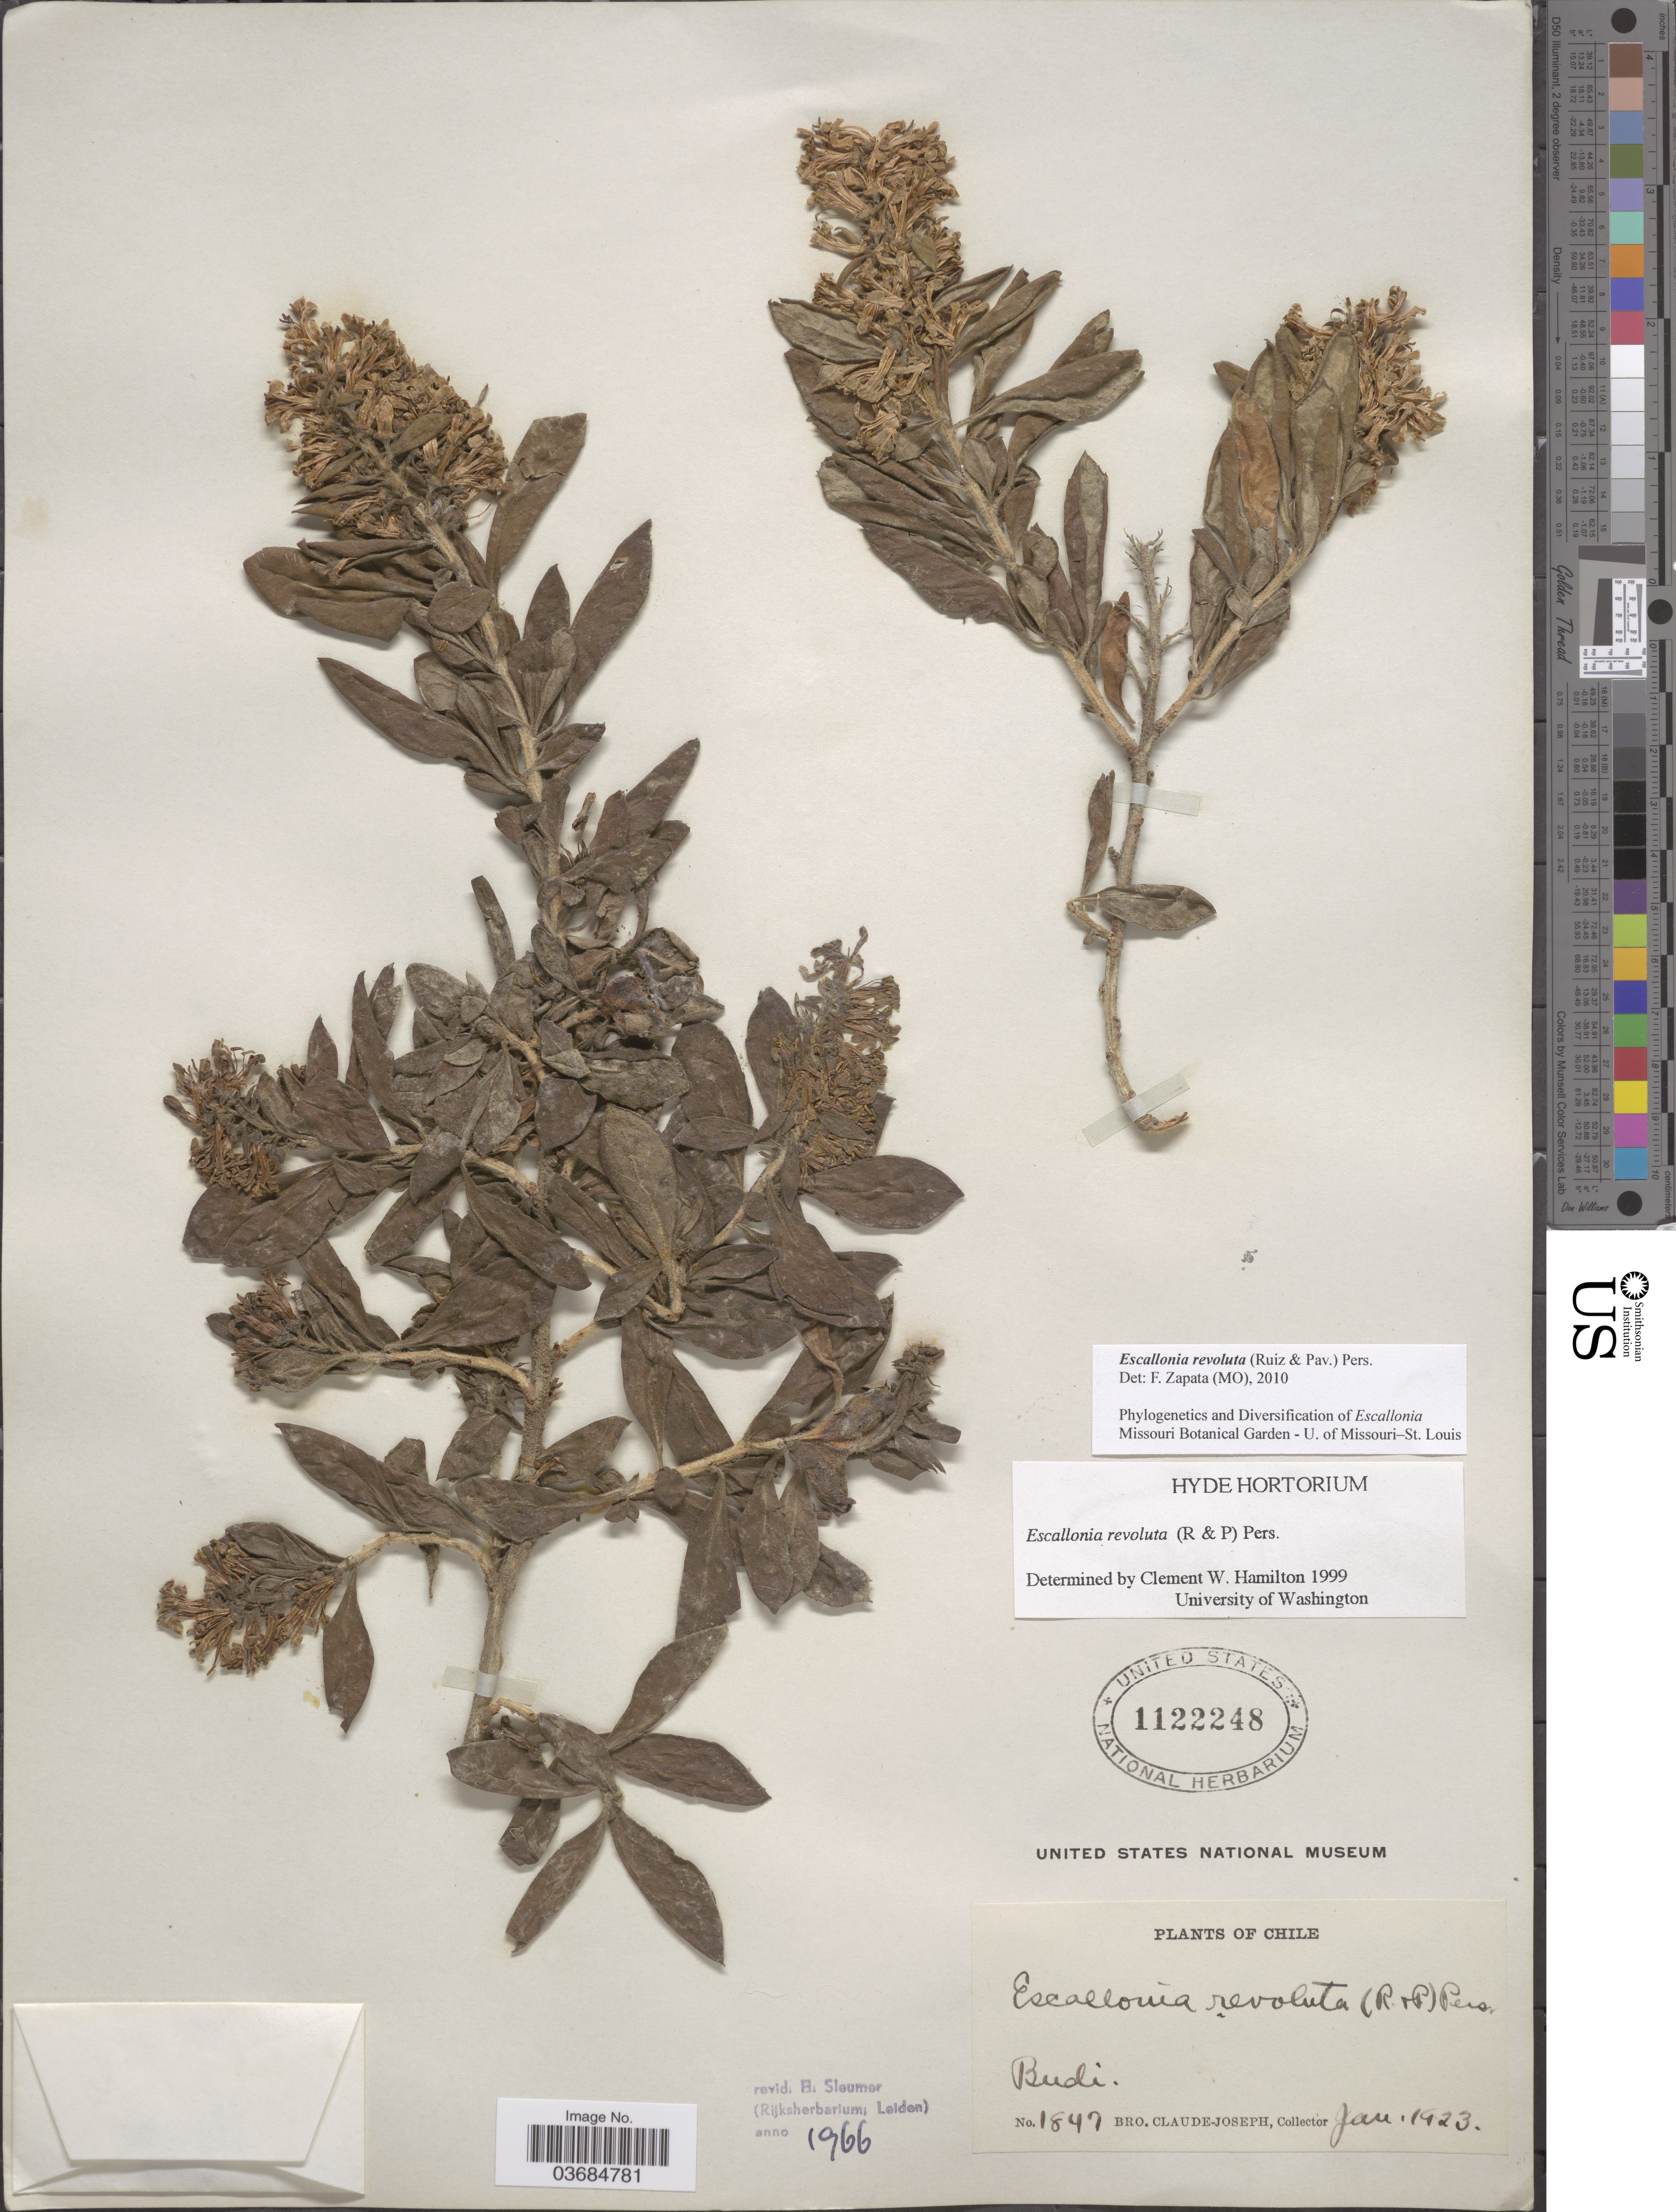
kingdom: Plantae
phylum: Tracheophyta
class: Magnoliopsida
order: Escalloniales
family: Escalloniaceae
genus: Escallonia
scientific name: Escallonia revoluta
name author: (Ruiz & Pav.) Pers.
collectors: Bro. Claude-Joseph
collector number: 1847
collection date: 1923-01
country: Chile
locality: Budi.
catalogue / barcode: US 1122248